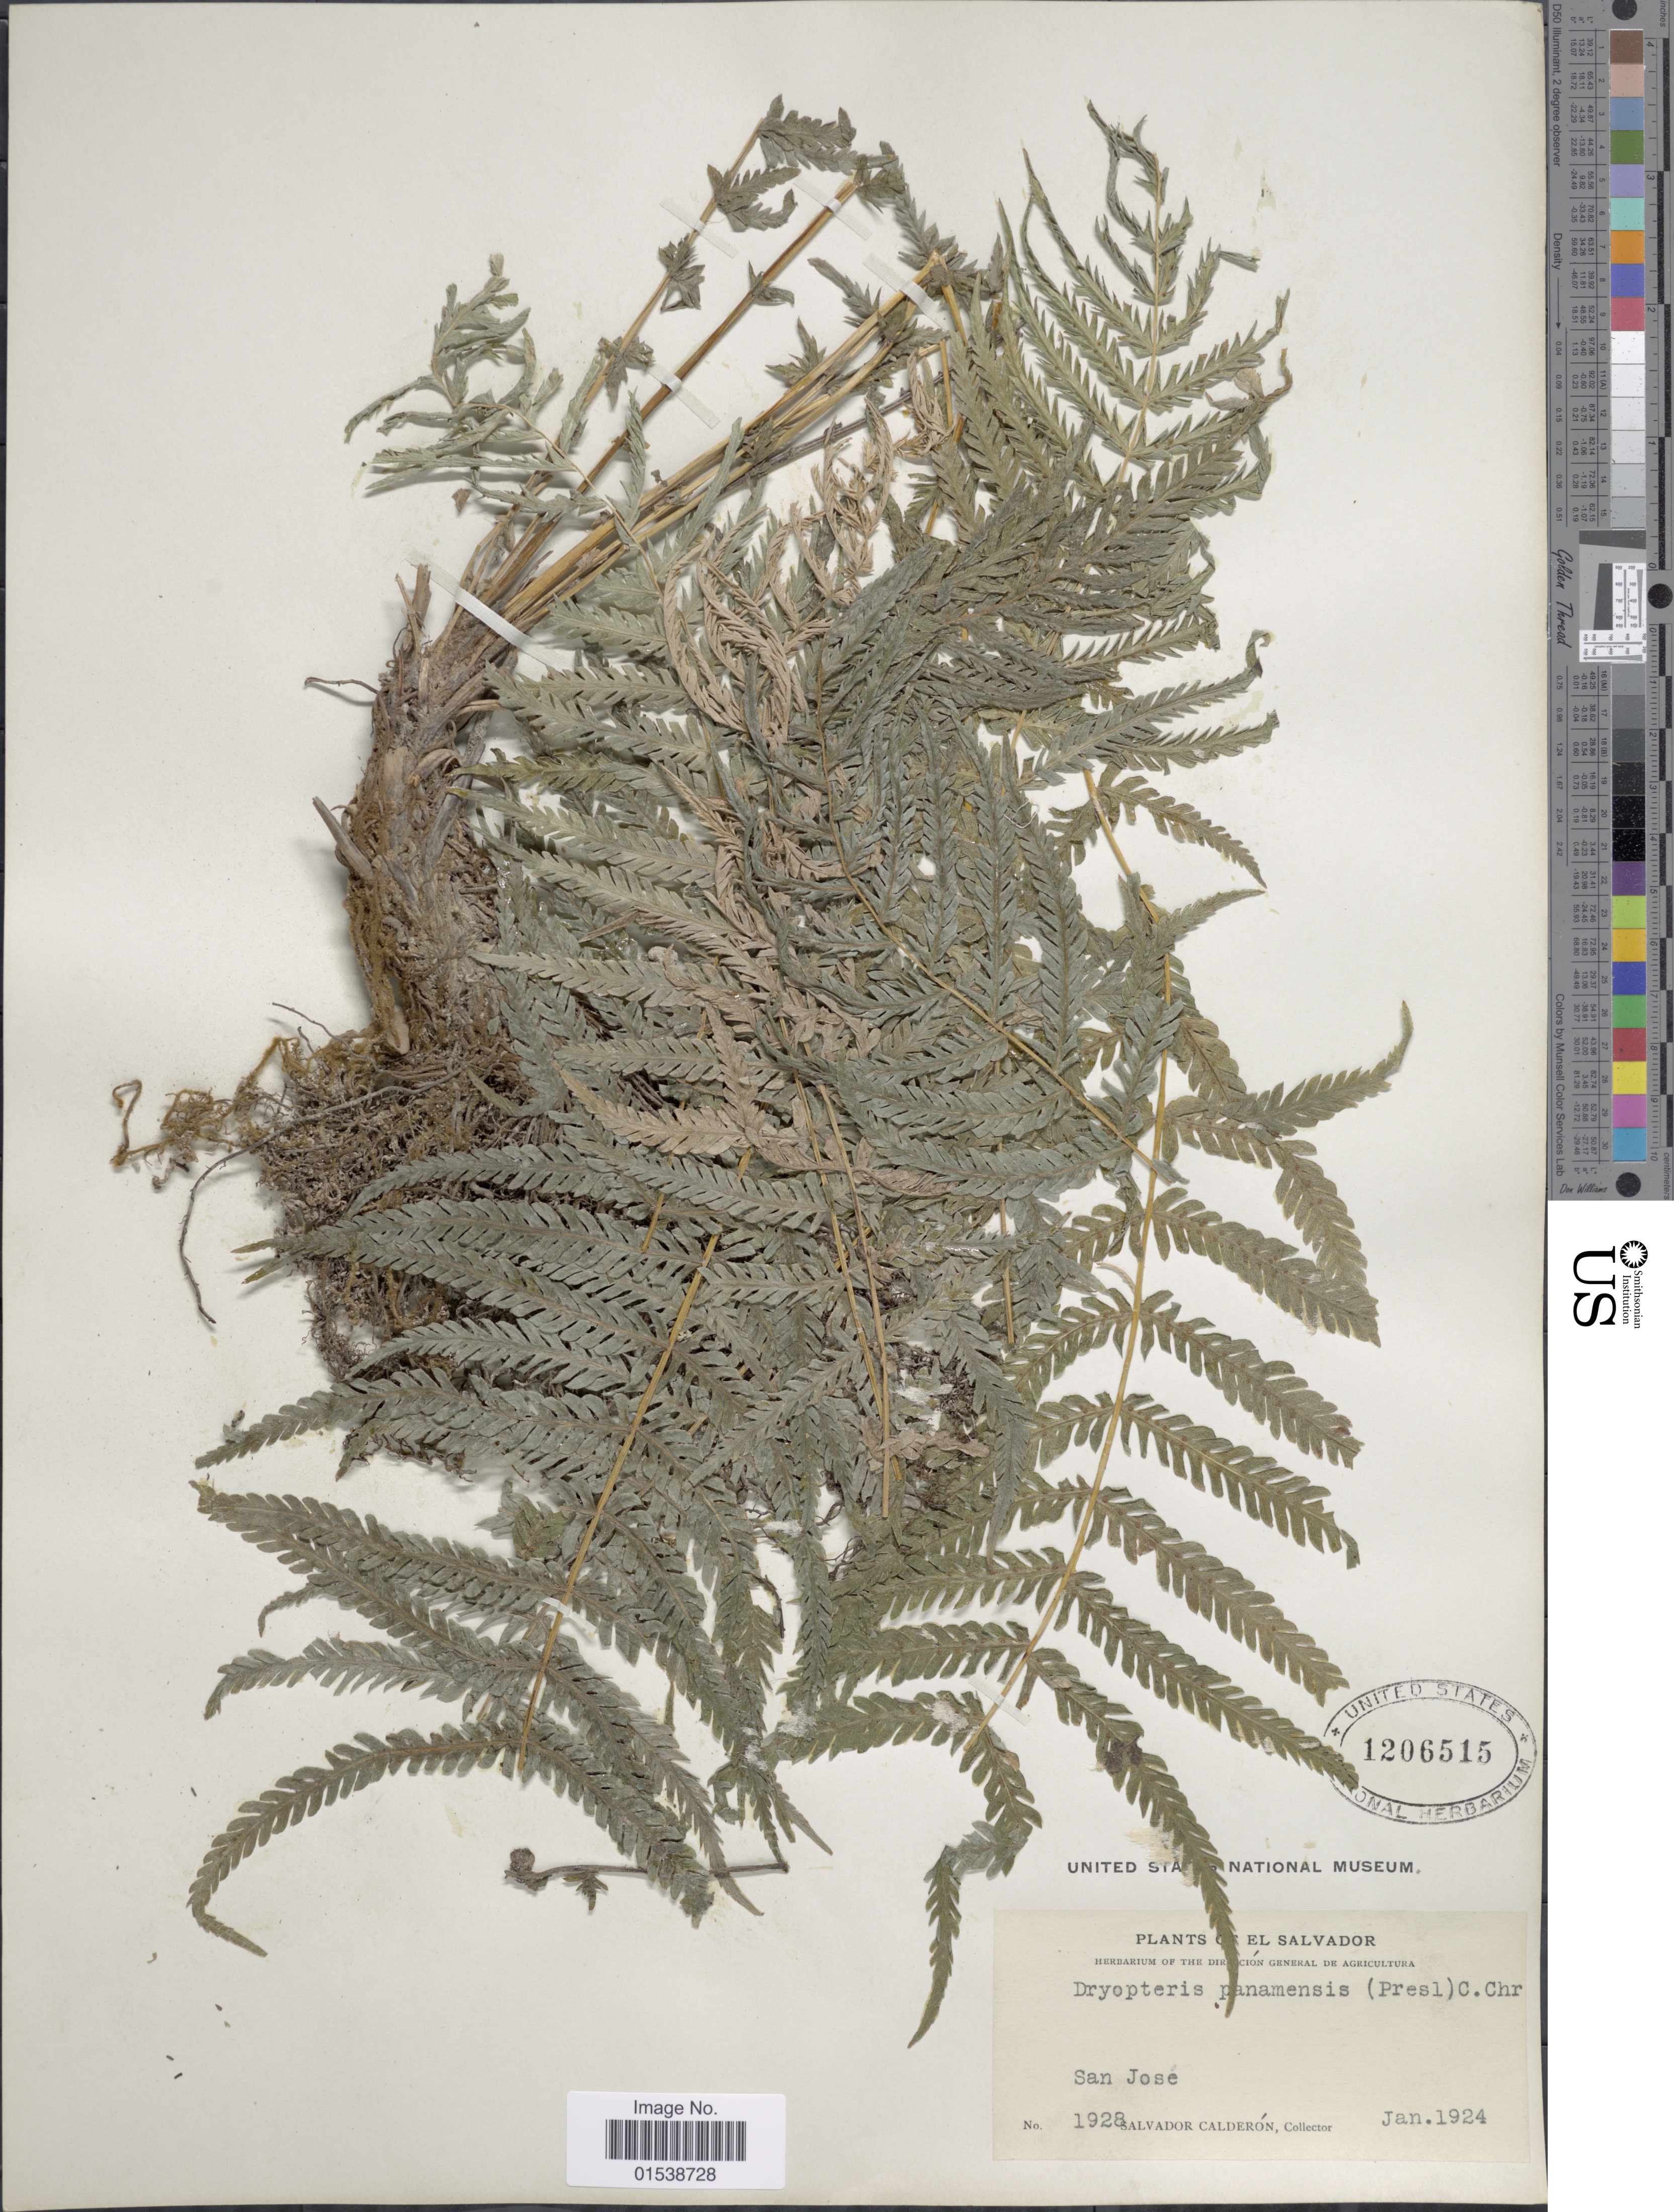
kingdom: Plantae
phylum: Tracheophyta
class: Polypodiopsida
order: Polypodiales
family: Thelypteridaceae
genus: Amauropelta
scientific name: Amauropelta resinifera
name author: (Desv.) Pic. Serm.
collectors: S. Calderón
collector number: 1928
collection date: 1924-01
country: El Salvador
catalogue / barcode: US 1206515